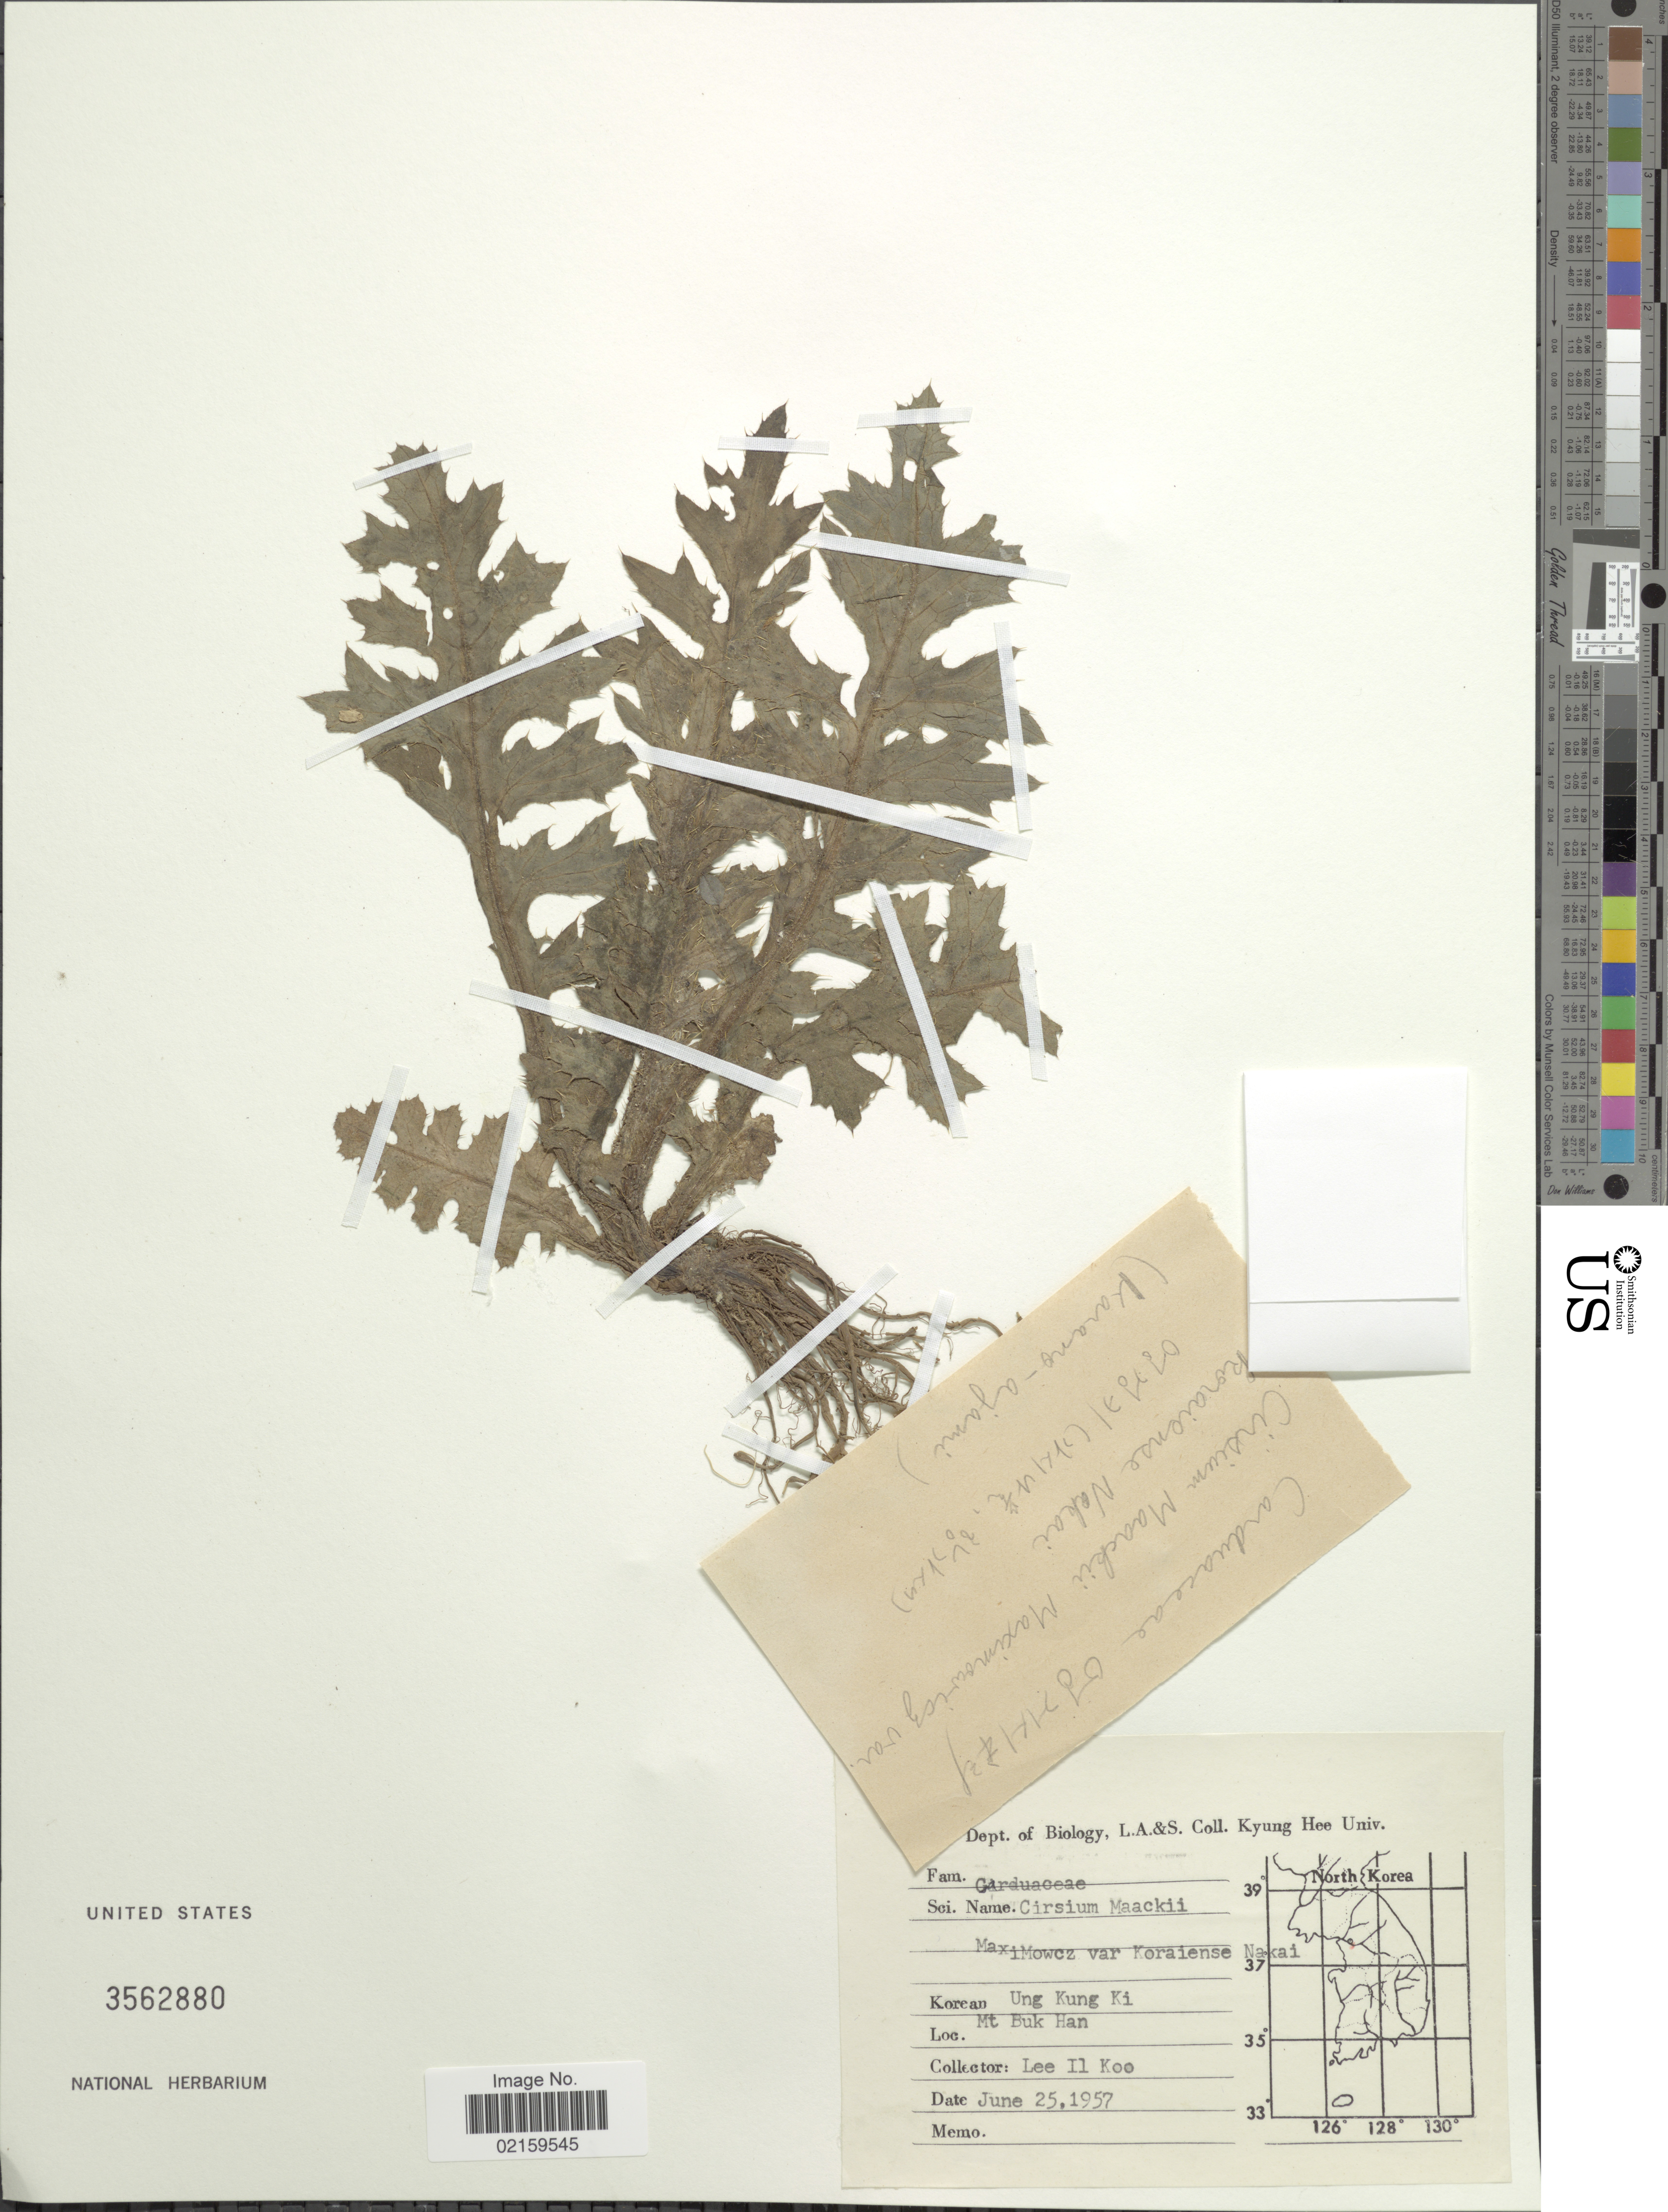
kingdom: Plantae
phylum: Tracheophyta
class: Magnoliopsida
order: Asterales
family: Asteraceae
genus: Cirsium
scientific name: Cirsium japonicum var. maackii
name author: (Maxim.) Matsum.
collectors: Il-Ko Lee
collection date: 1957-06-25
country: South Korea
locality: Mt. Buk Han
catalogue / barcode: US 3562880